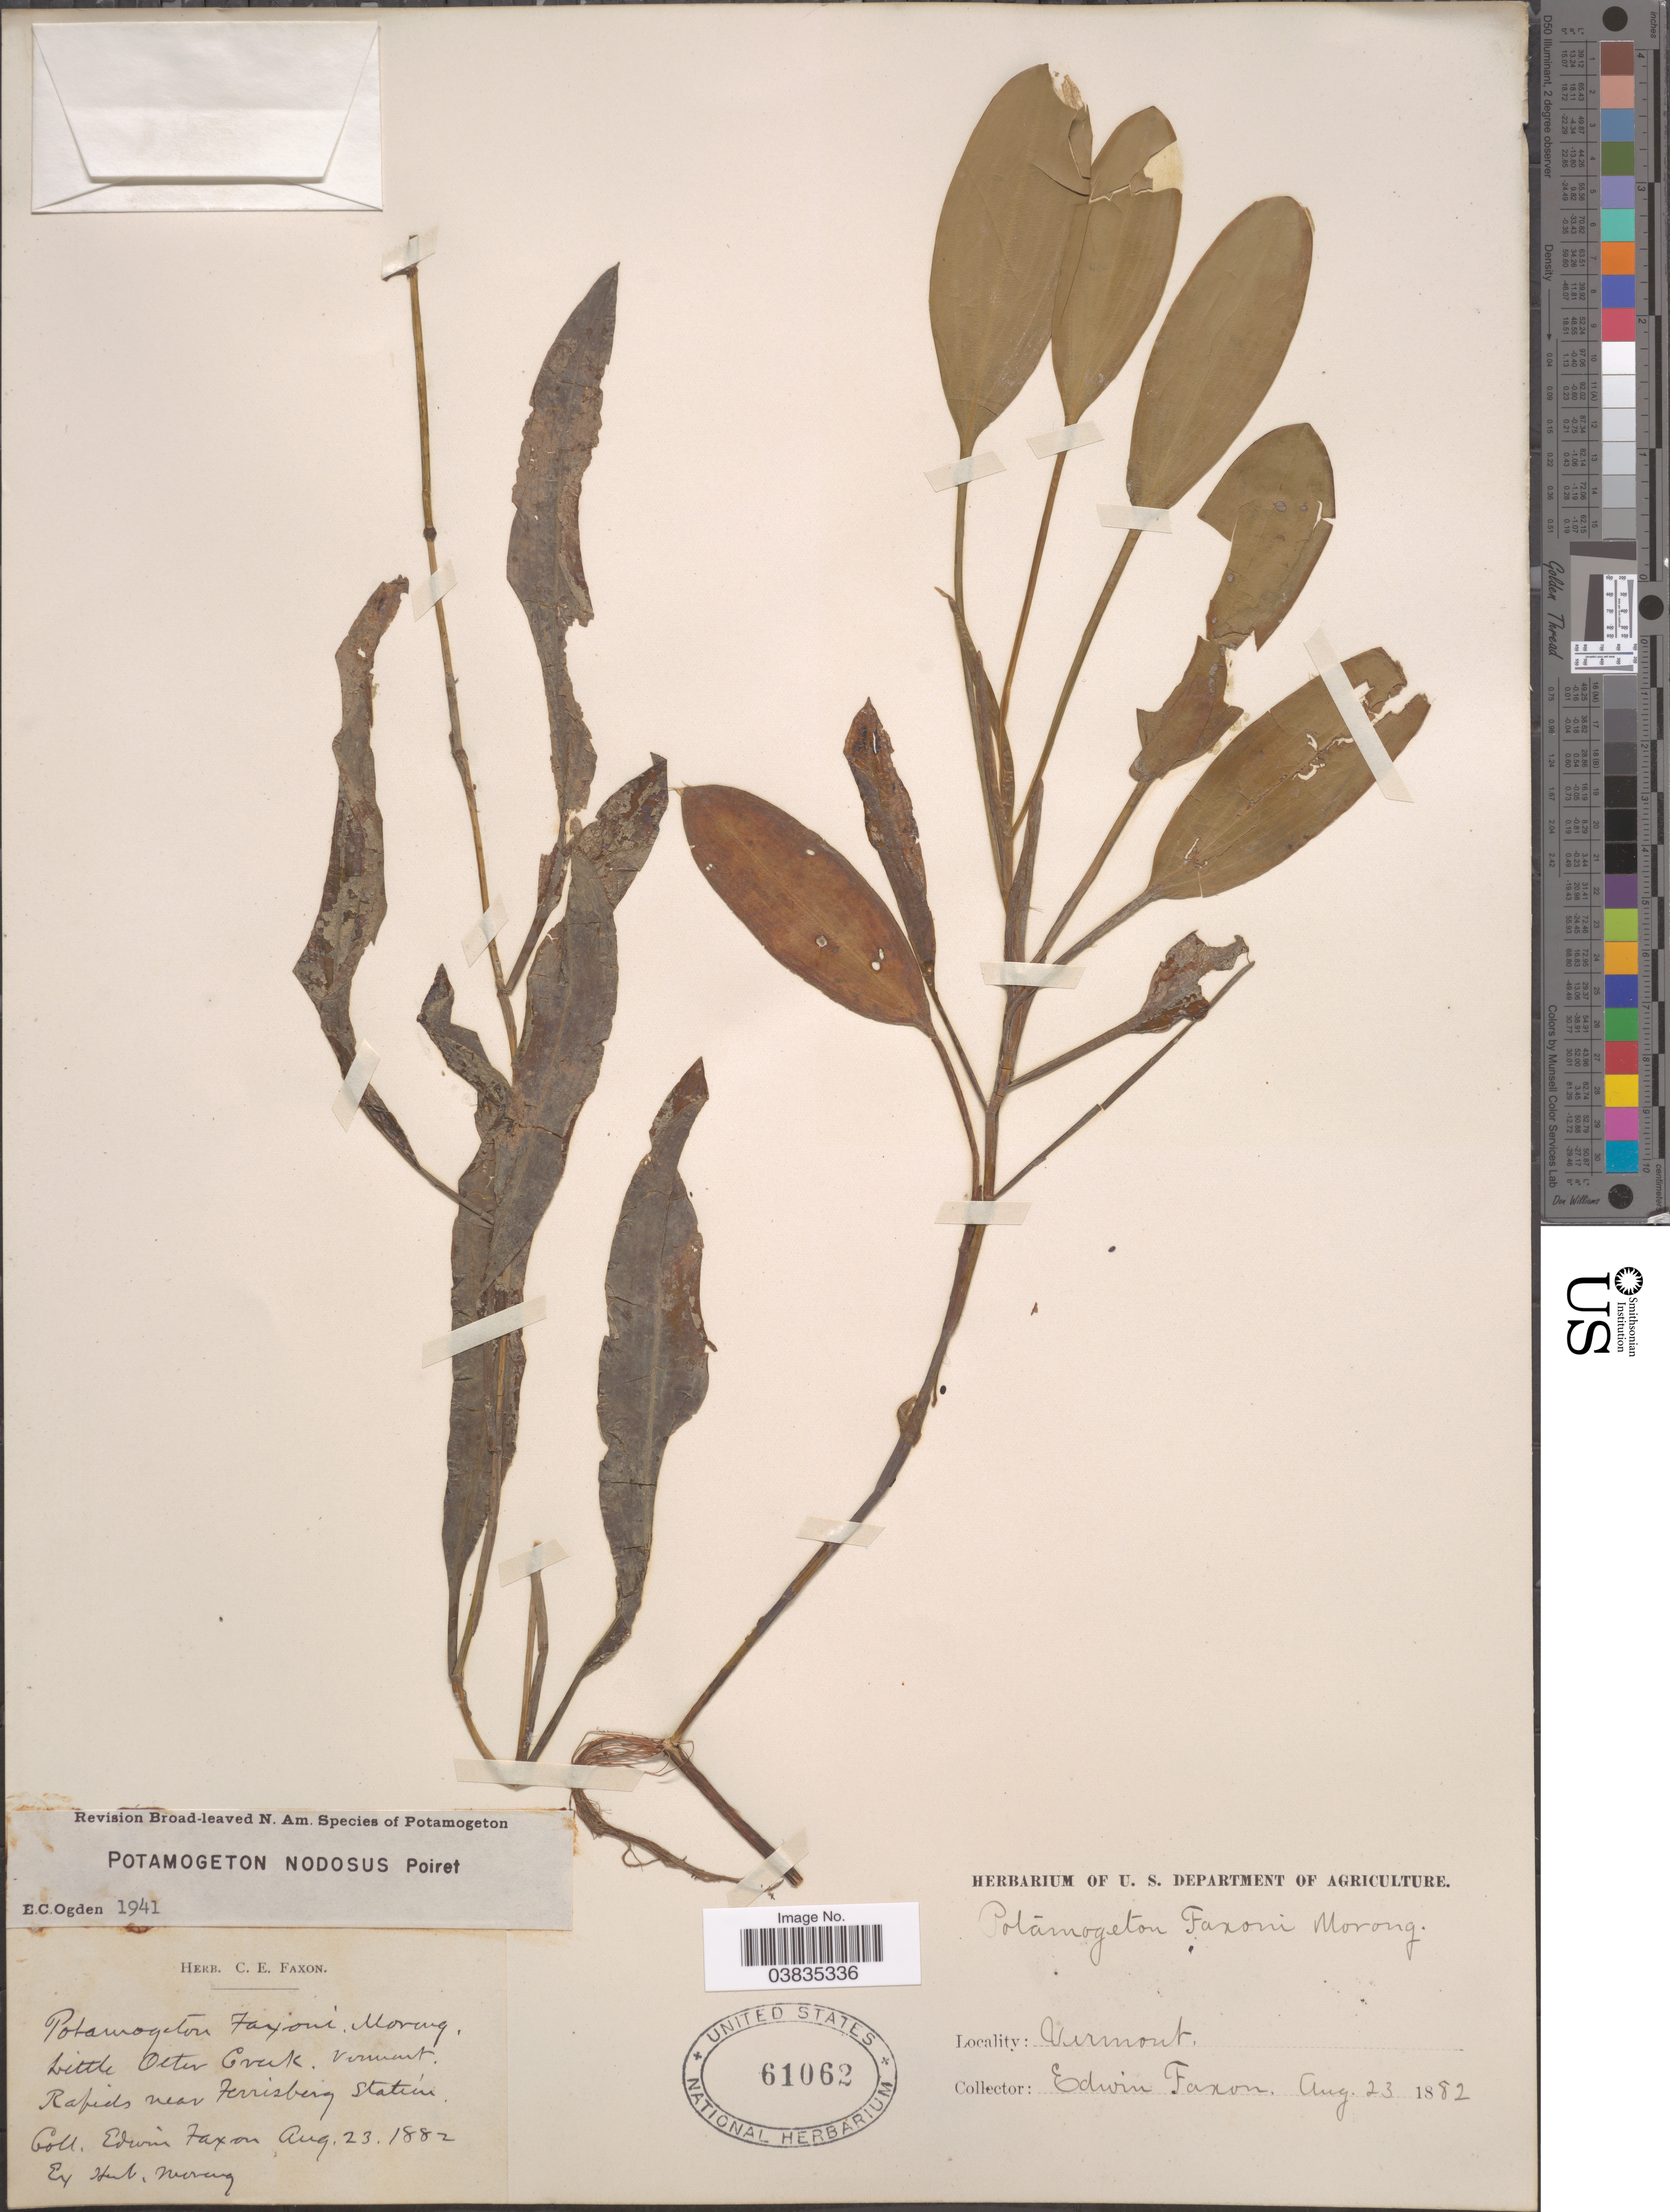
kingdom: Plantae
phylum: Tracheophyta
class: Liliopsida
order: Alismatales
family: Potamogetonaceae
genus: Potamogeton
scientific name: Potamogeton nodosus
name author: Poir.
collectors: E. Faxon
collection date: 1882-08-23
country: United States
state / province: Vermont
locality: Little Otter Creek. Rapids near Ferrisberg.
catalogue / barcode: US 61062